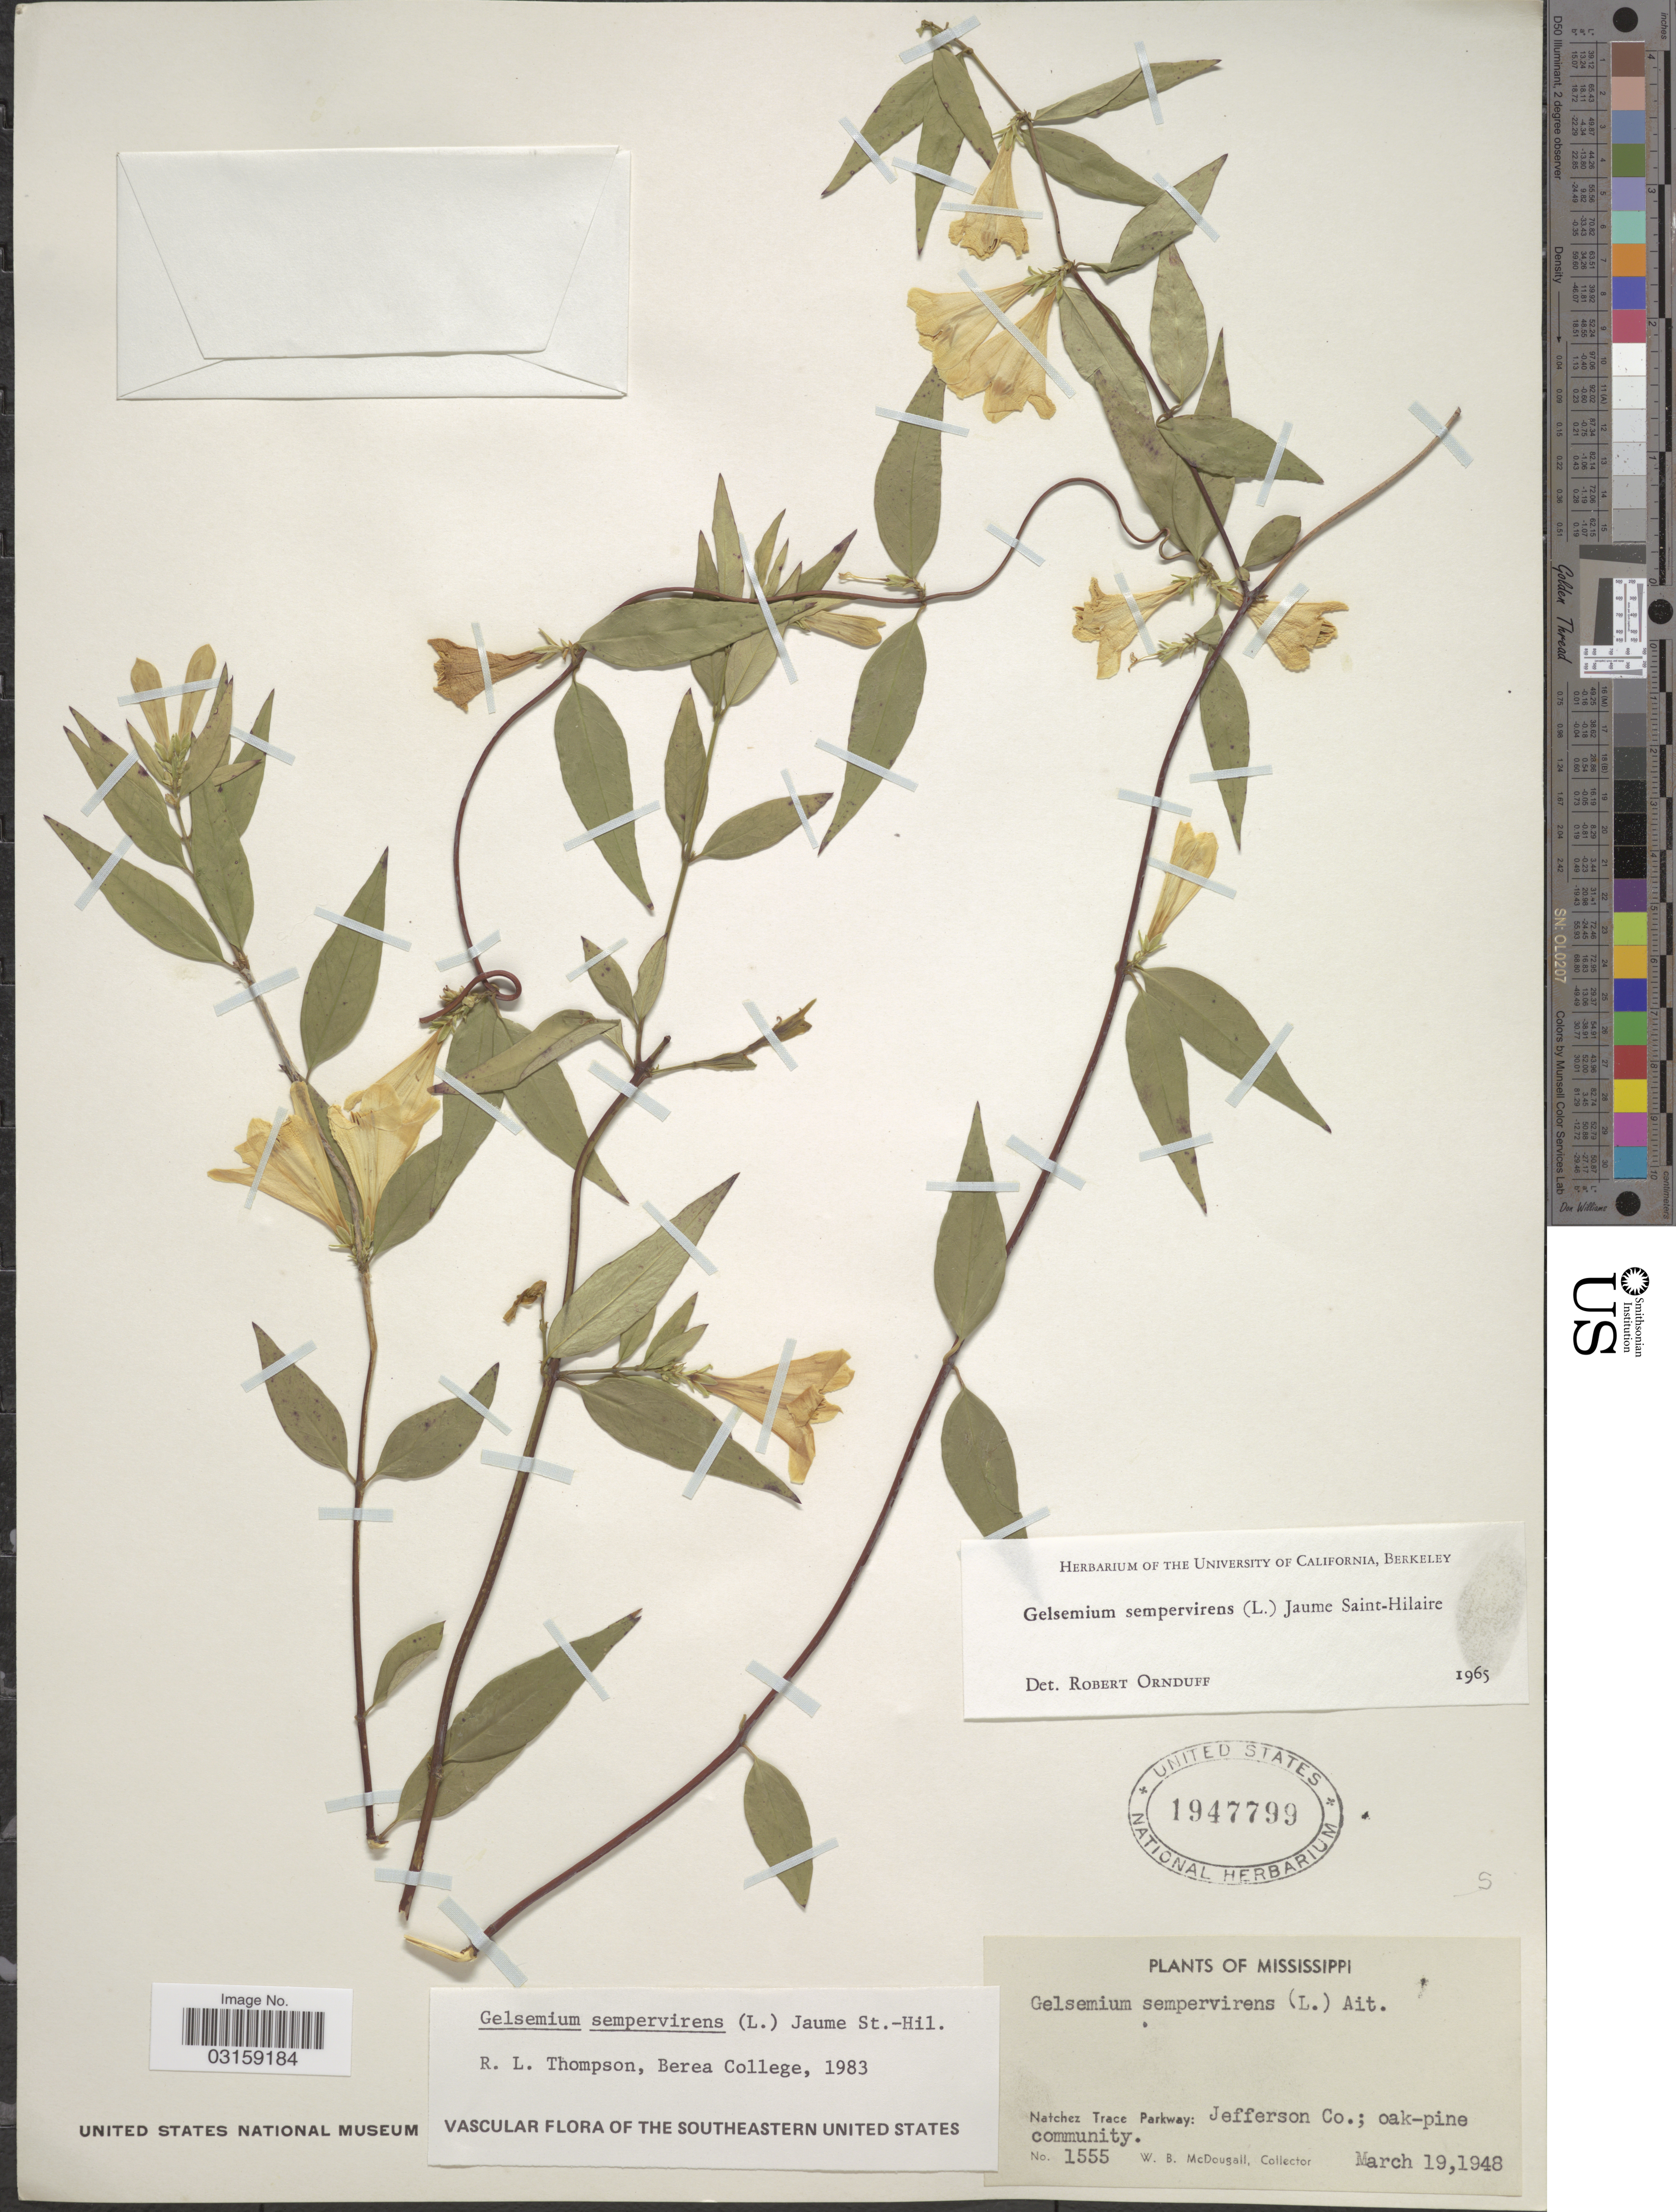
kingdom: Plantae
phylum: Tracheophyta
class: Magnoliopsida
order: Gentianales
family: Gelsemiaceae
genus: Gelsemium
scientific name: Gelsemium sempervirens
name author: (L.) J. St.-Hil.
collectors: W. B. McDougall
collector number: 1555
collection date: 1948-03-19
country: United States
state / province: Mississippi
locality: Natchez Trace Parkway: Jefferson Co.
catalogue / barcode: US 1947799